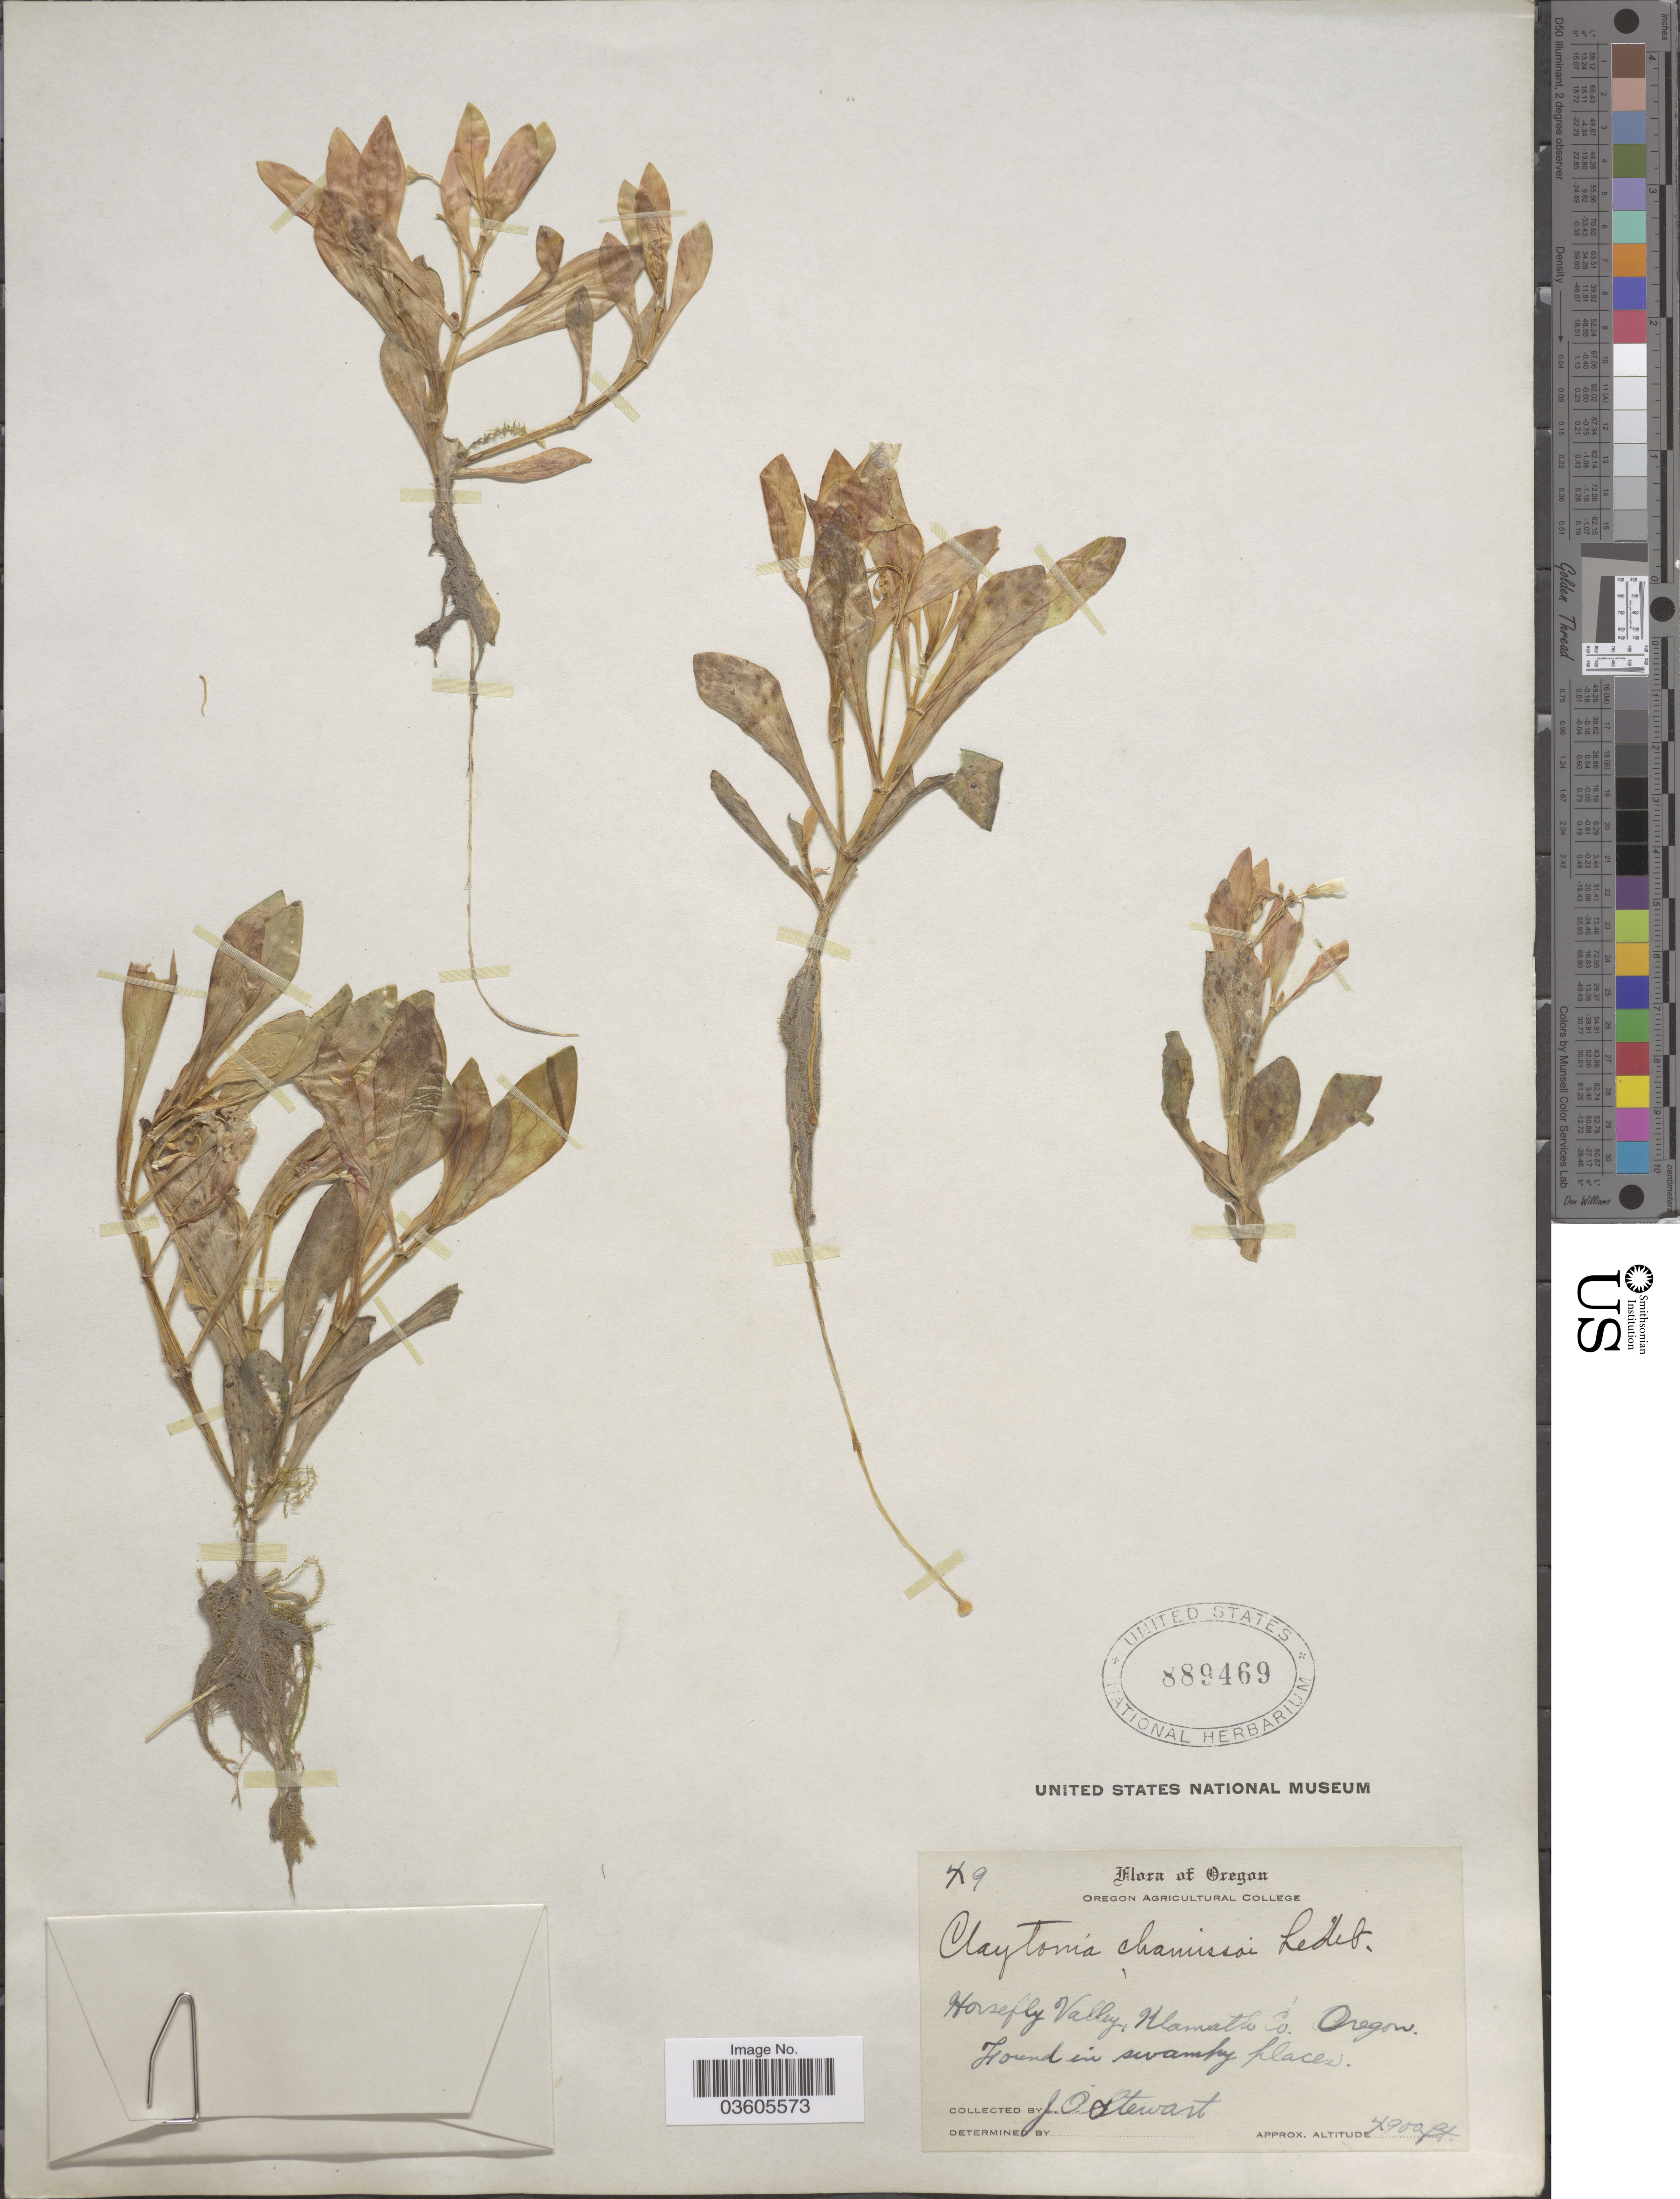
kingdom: Plantae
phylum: Tracheophyta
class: Magnoliopsida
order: Caryophyllales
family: Montiaceae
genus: Montia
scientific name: Montia chamissoi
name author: (Ledeb. ex Spreng.) Greene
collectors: J. Stewart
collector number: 49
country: United States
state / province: Oregon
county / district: Klamath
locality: Horsefly Valley, Klamath Co.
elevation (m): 1494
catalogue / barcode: US 889469